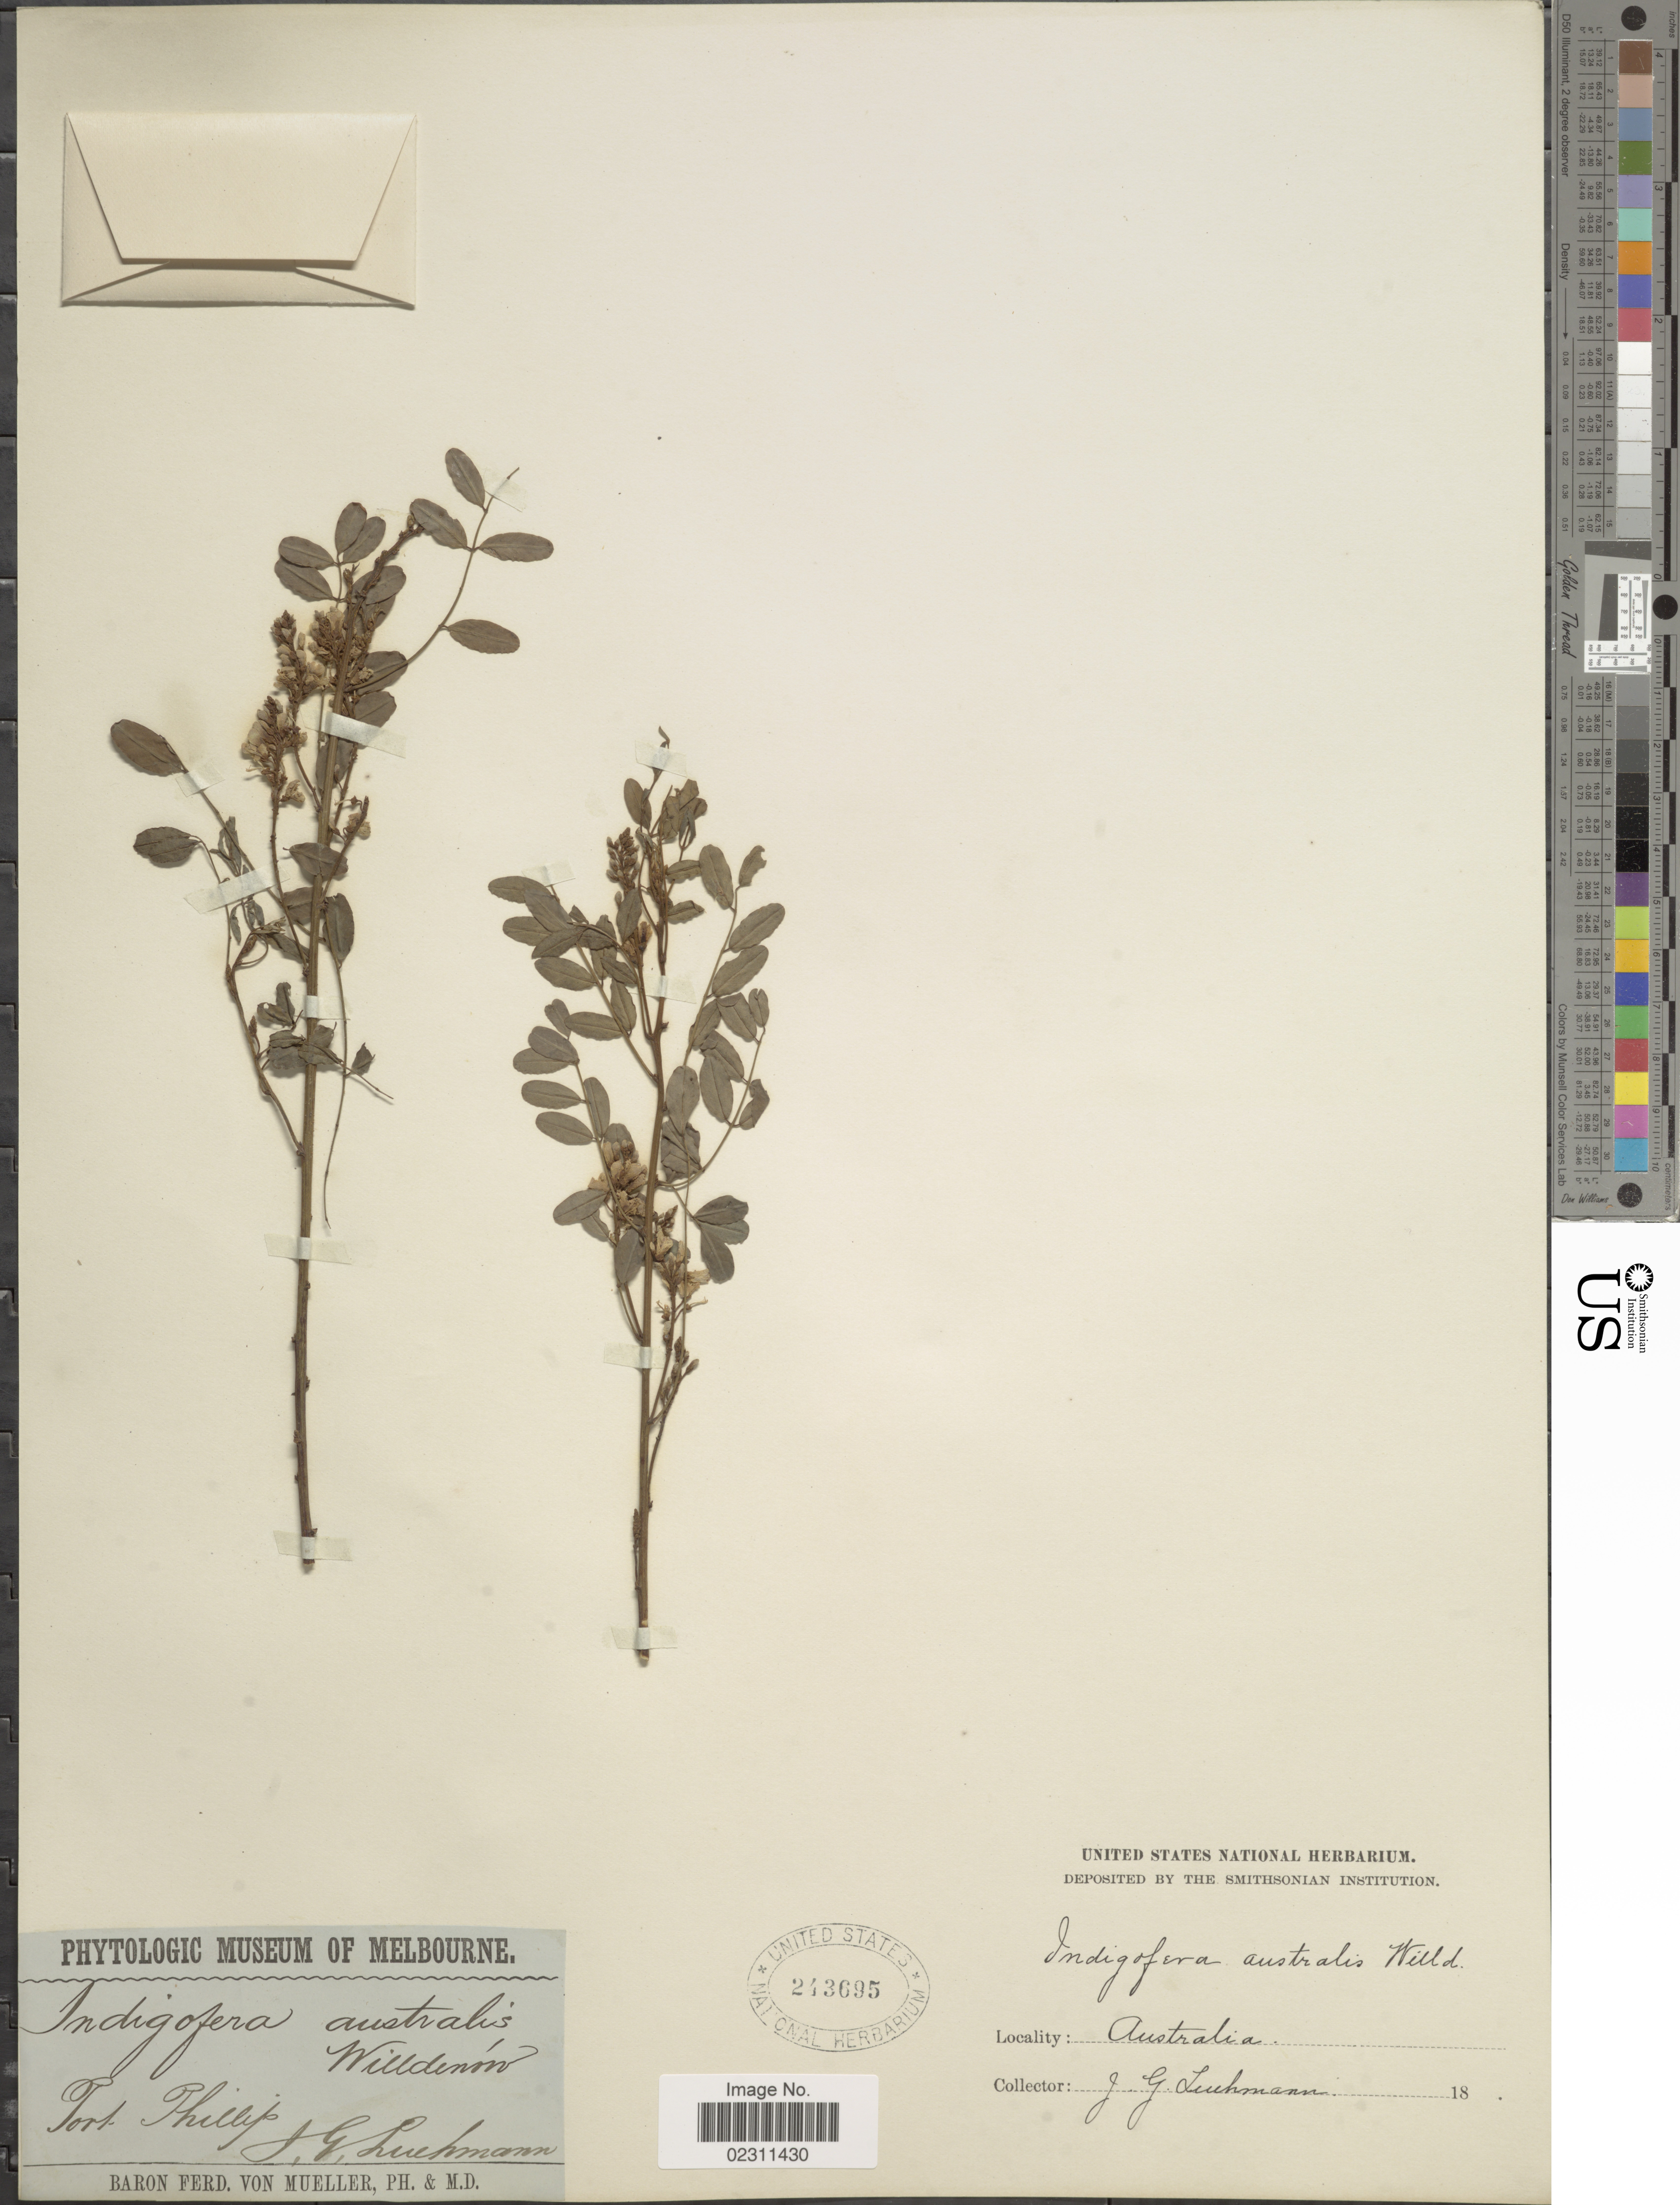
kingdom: Plantae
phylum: Tracheophyta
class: Magnoliopsida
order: Fabales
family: Fabaceae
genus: Indigofera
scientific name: Indigofera australis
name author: Willd.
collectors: J. Luehmann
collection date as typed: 18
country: Australia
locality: Port Phillip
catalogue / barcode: US 243695